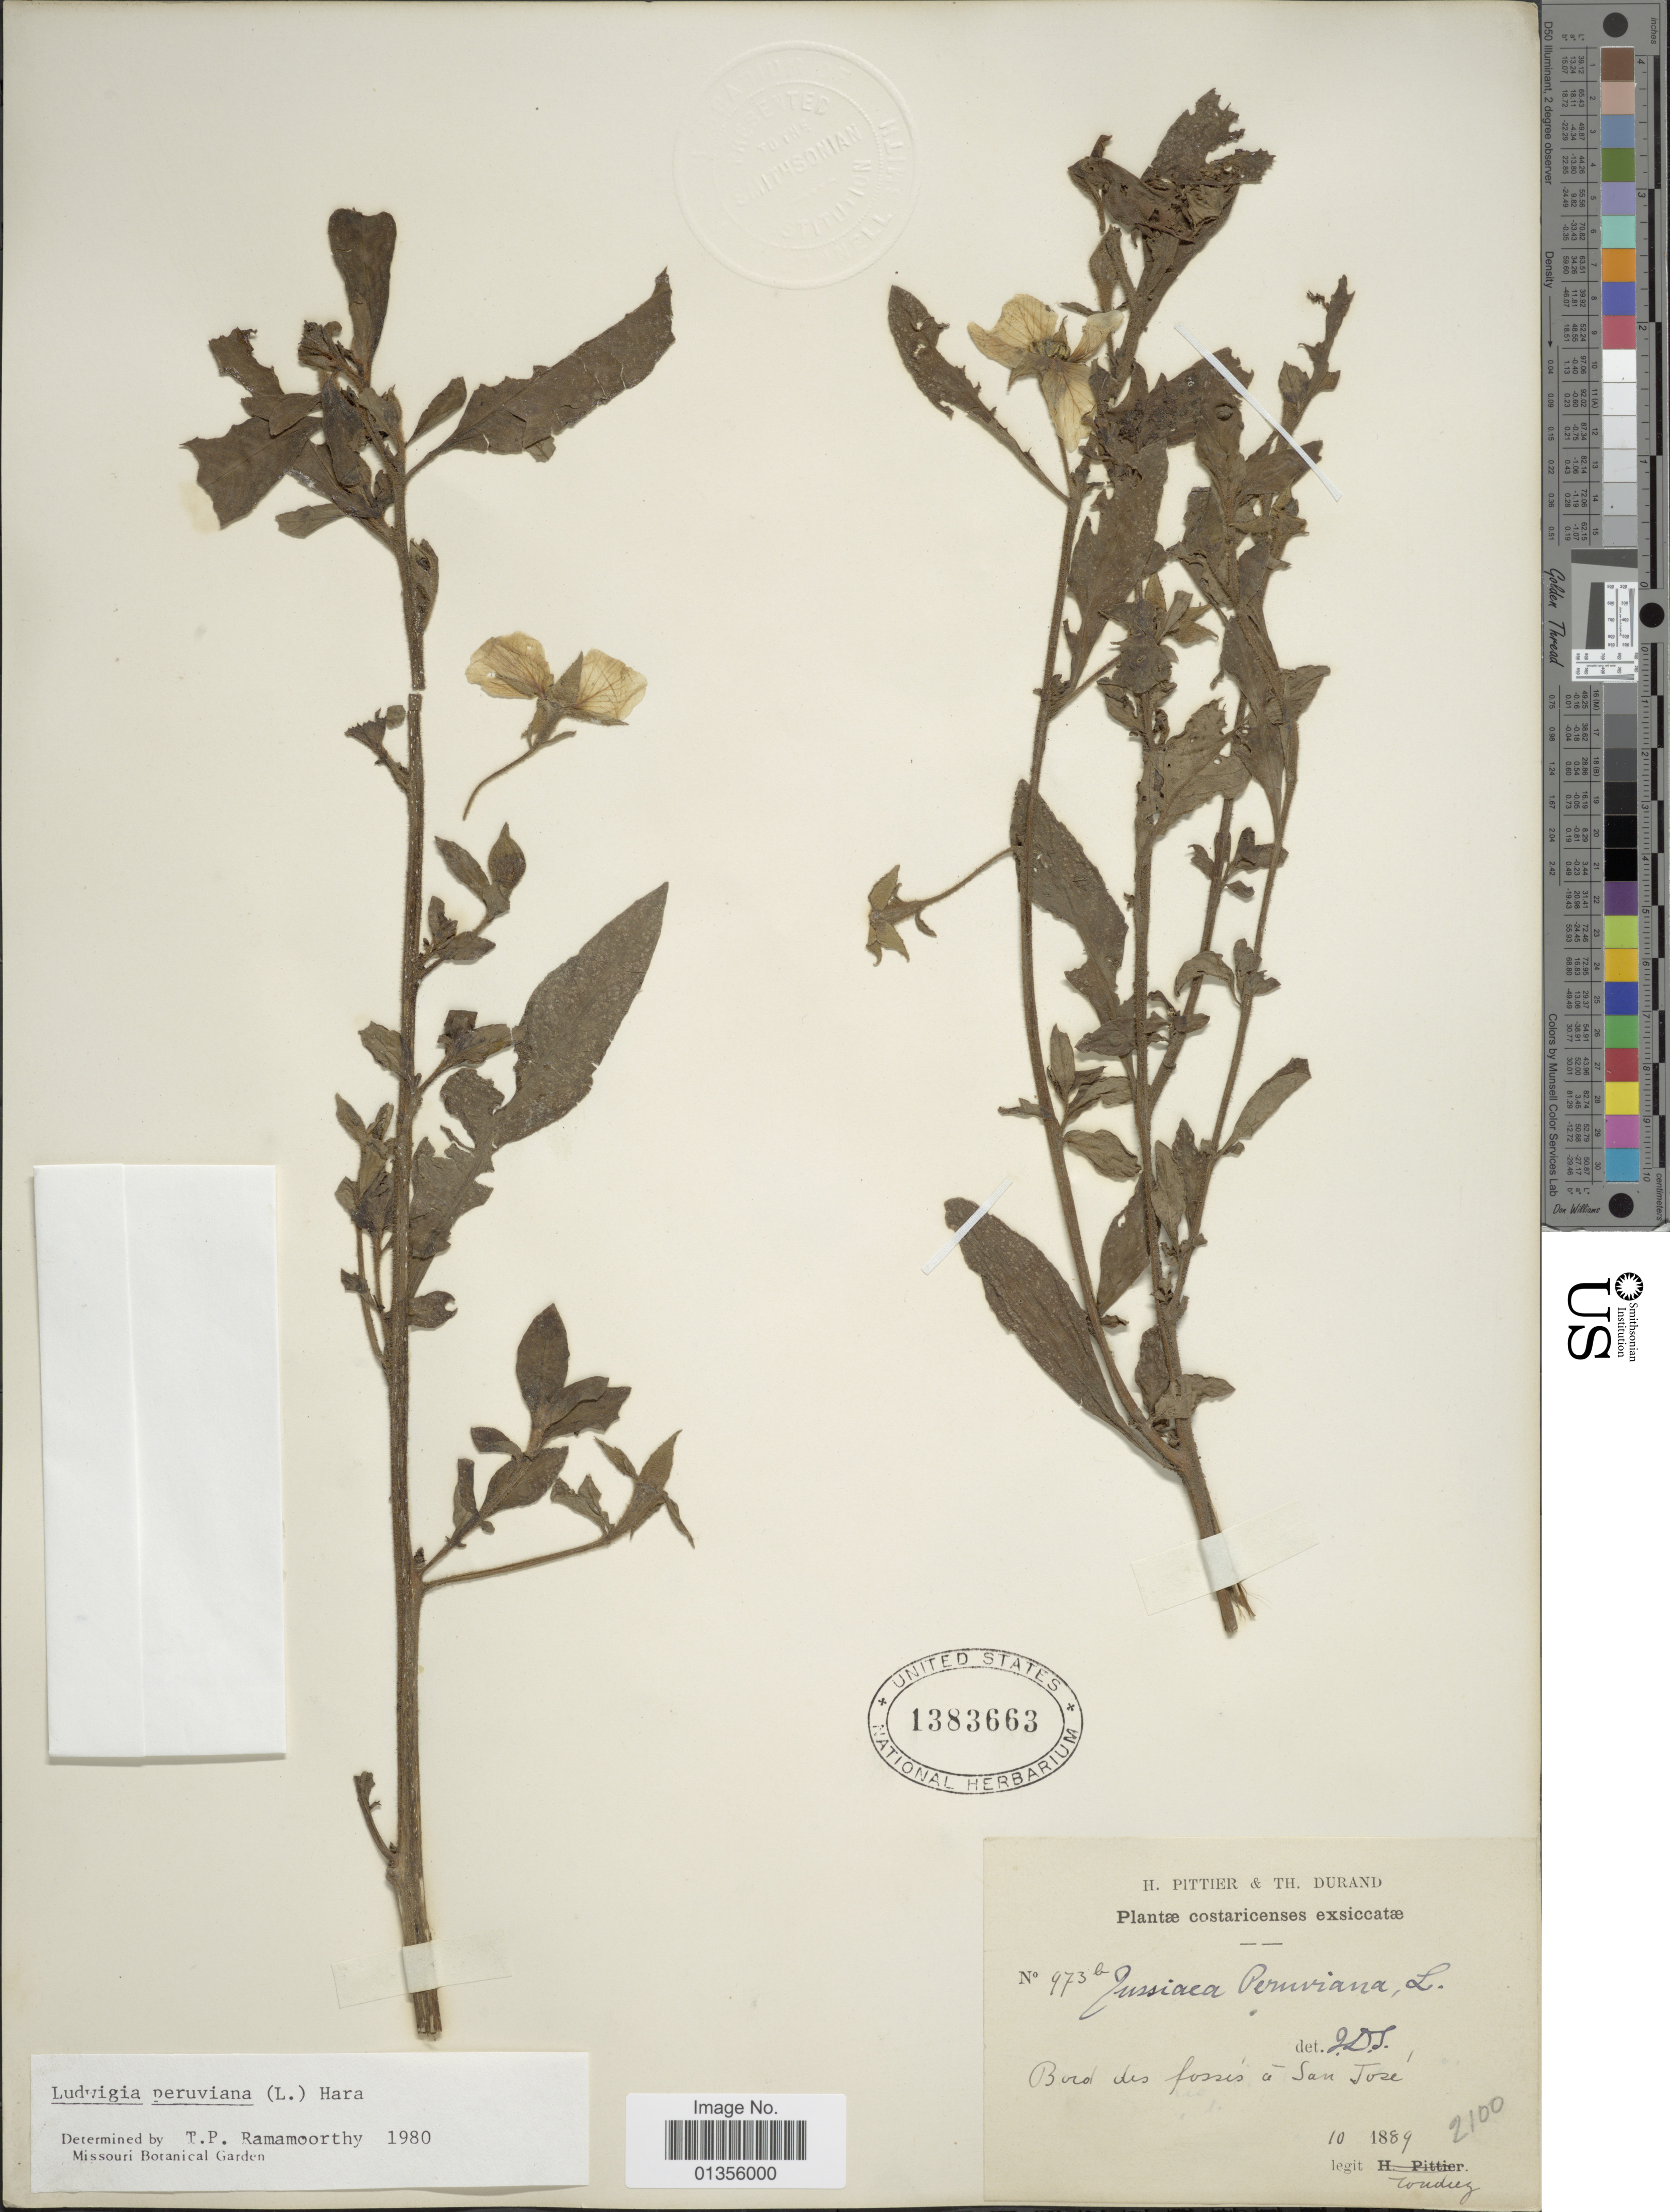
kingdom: Plantae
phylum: Tracheophyta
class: Magnoliopsida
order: Myrtales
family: Onagraceae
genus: Ludwigia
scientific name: Ludwigia peruviana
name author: (L.) H. Hara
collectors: A. Tonduz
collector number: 973b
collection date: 1889-10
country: Costa Rica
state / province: San José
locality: Bord des fossés á San José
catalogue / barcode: US 1383663